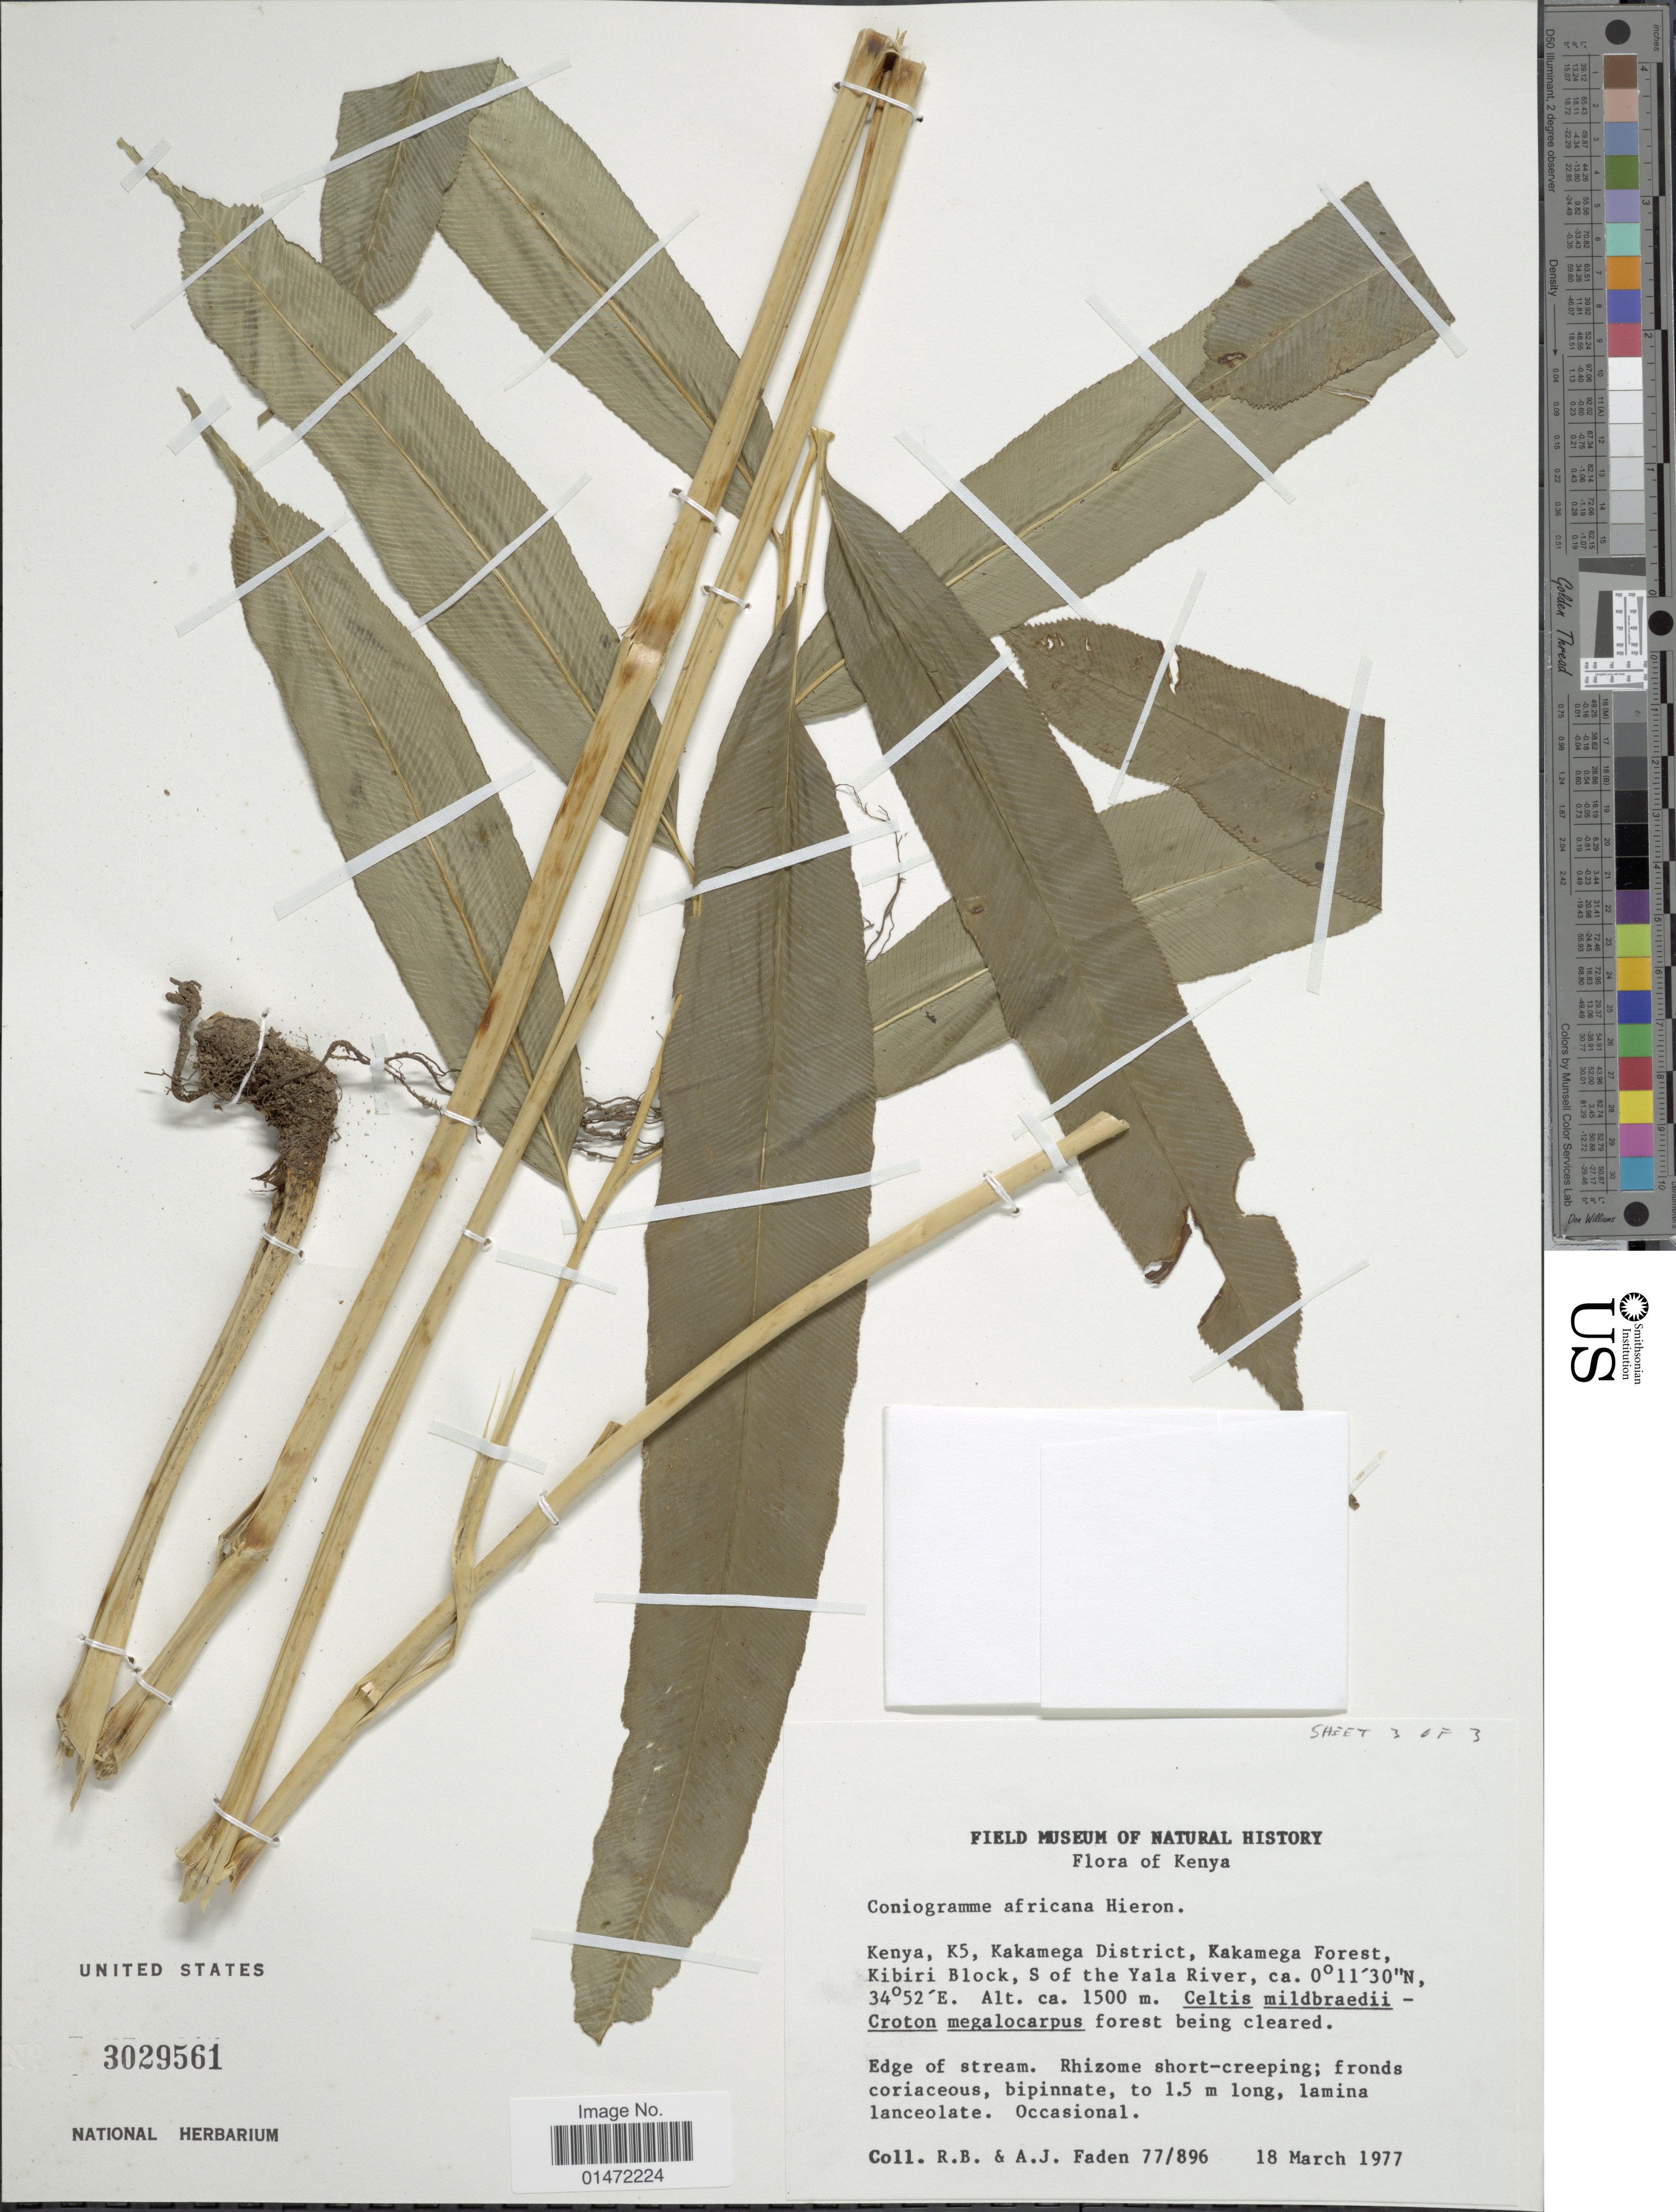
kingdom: Plantae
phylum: Tracheophyta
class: Polypodiopsida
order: Polypodiales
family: Pteridaceae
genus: Coniogramme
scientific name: Coniogramme africana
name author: Hieron.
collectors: R. B. Faden & A. J. Faden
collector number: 77/896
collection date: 1977-03-18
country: Kenya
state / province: Kakamega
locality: S of the Yala River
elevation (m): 1500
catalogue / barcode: US 3029561